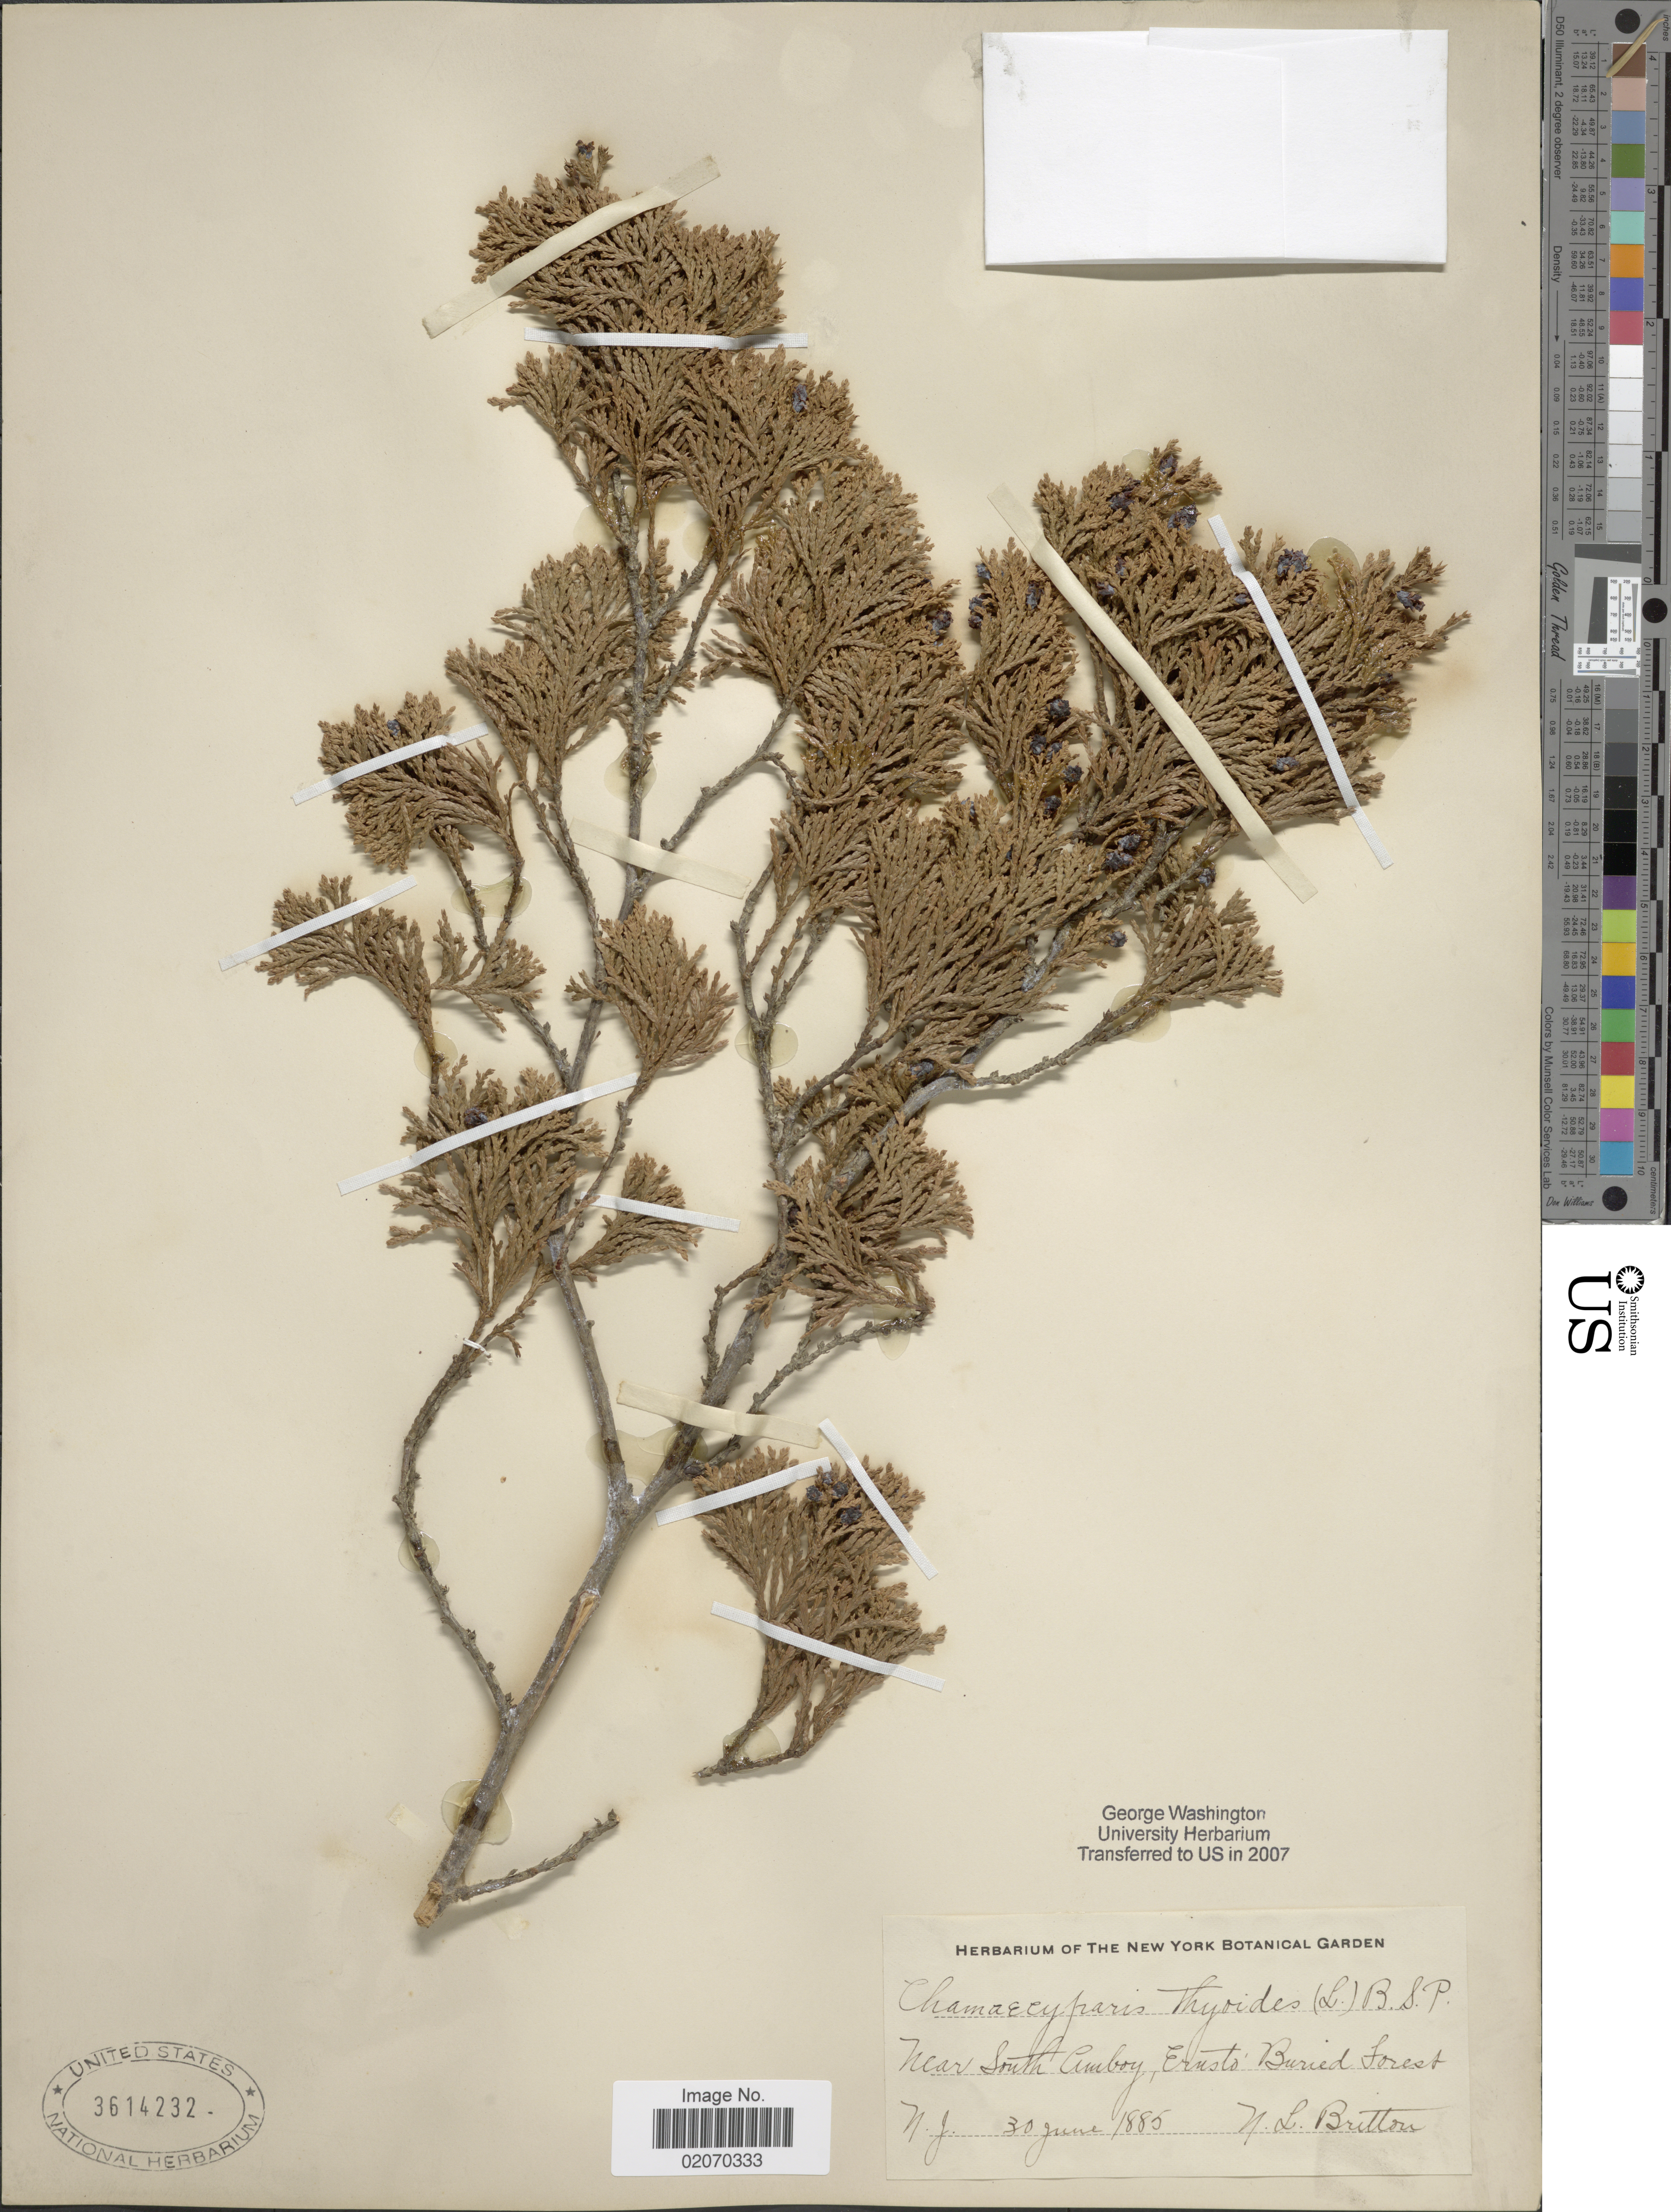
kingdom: Plantae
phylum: Tracheophyta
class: Pinopsida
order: Pinales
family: Cupressaceae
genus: Chamaecyparis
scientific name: Chamaecyparis thyoides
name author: (L.) Britton, Stearns & Poggenb.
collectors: N. Britton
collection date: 1885-06-30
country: United States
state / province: New Jersey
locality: Near Smith Amboy, Erusto' Buried forest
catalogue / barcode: US 3614232